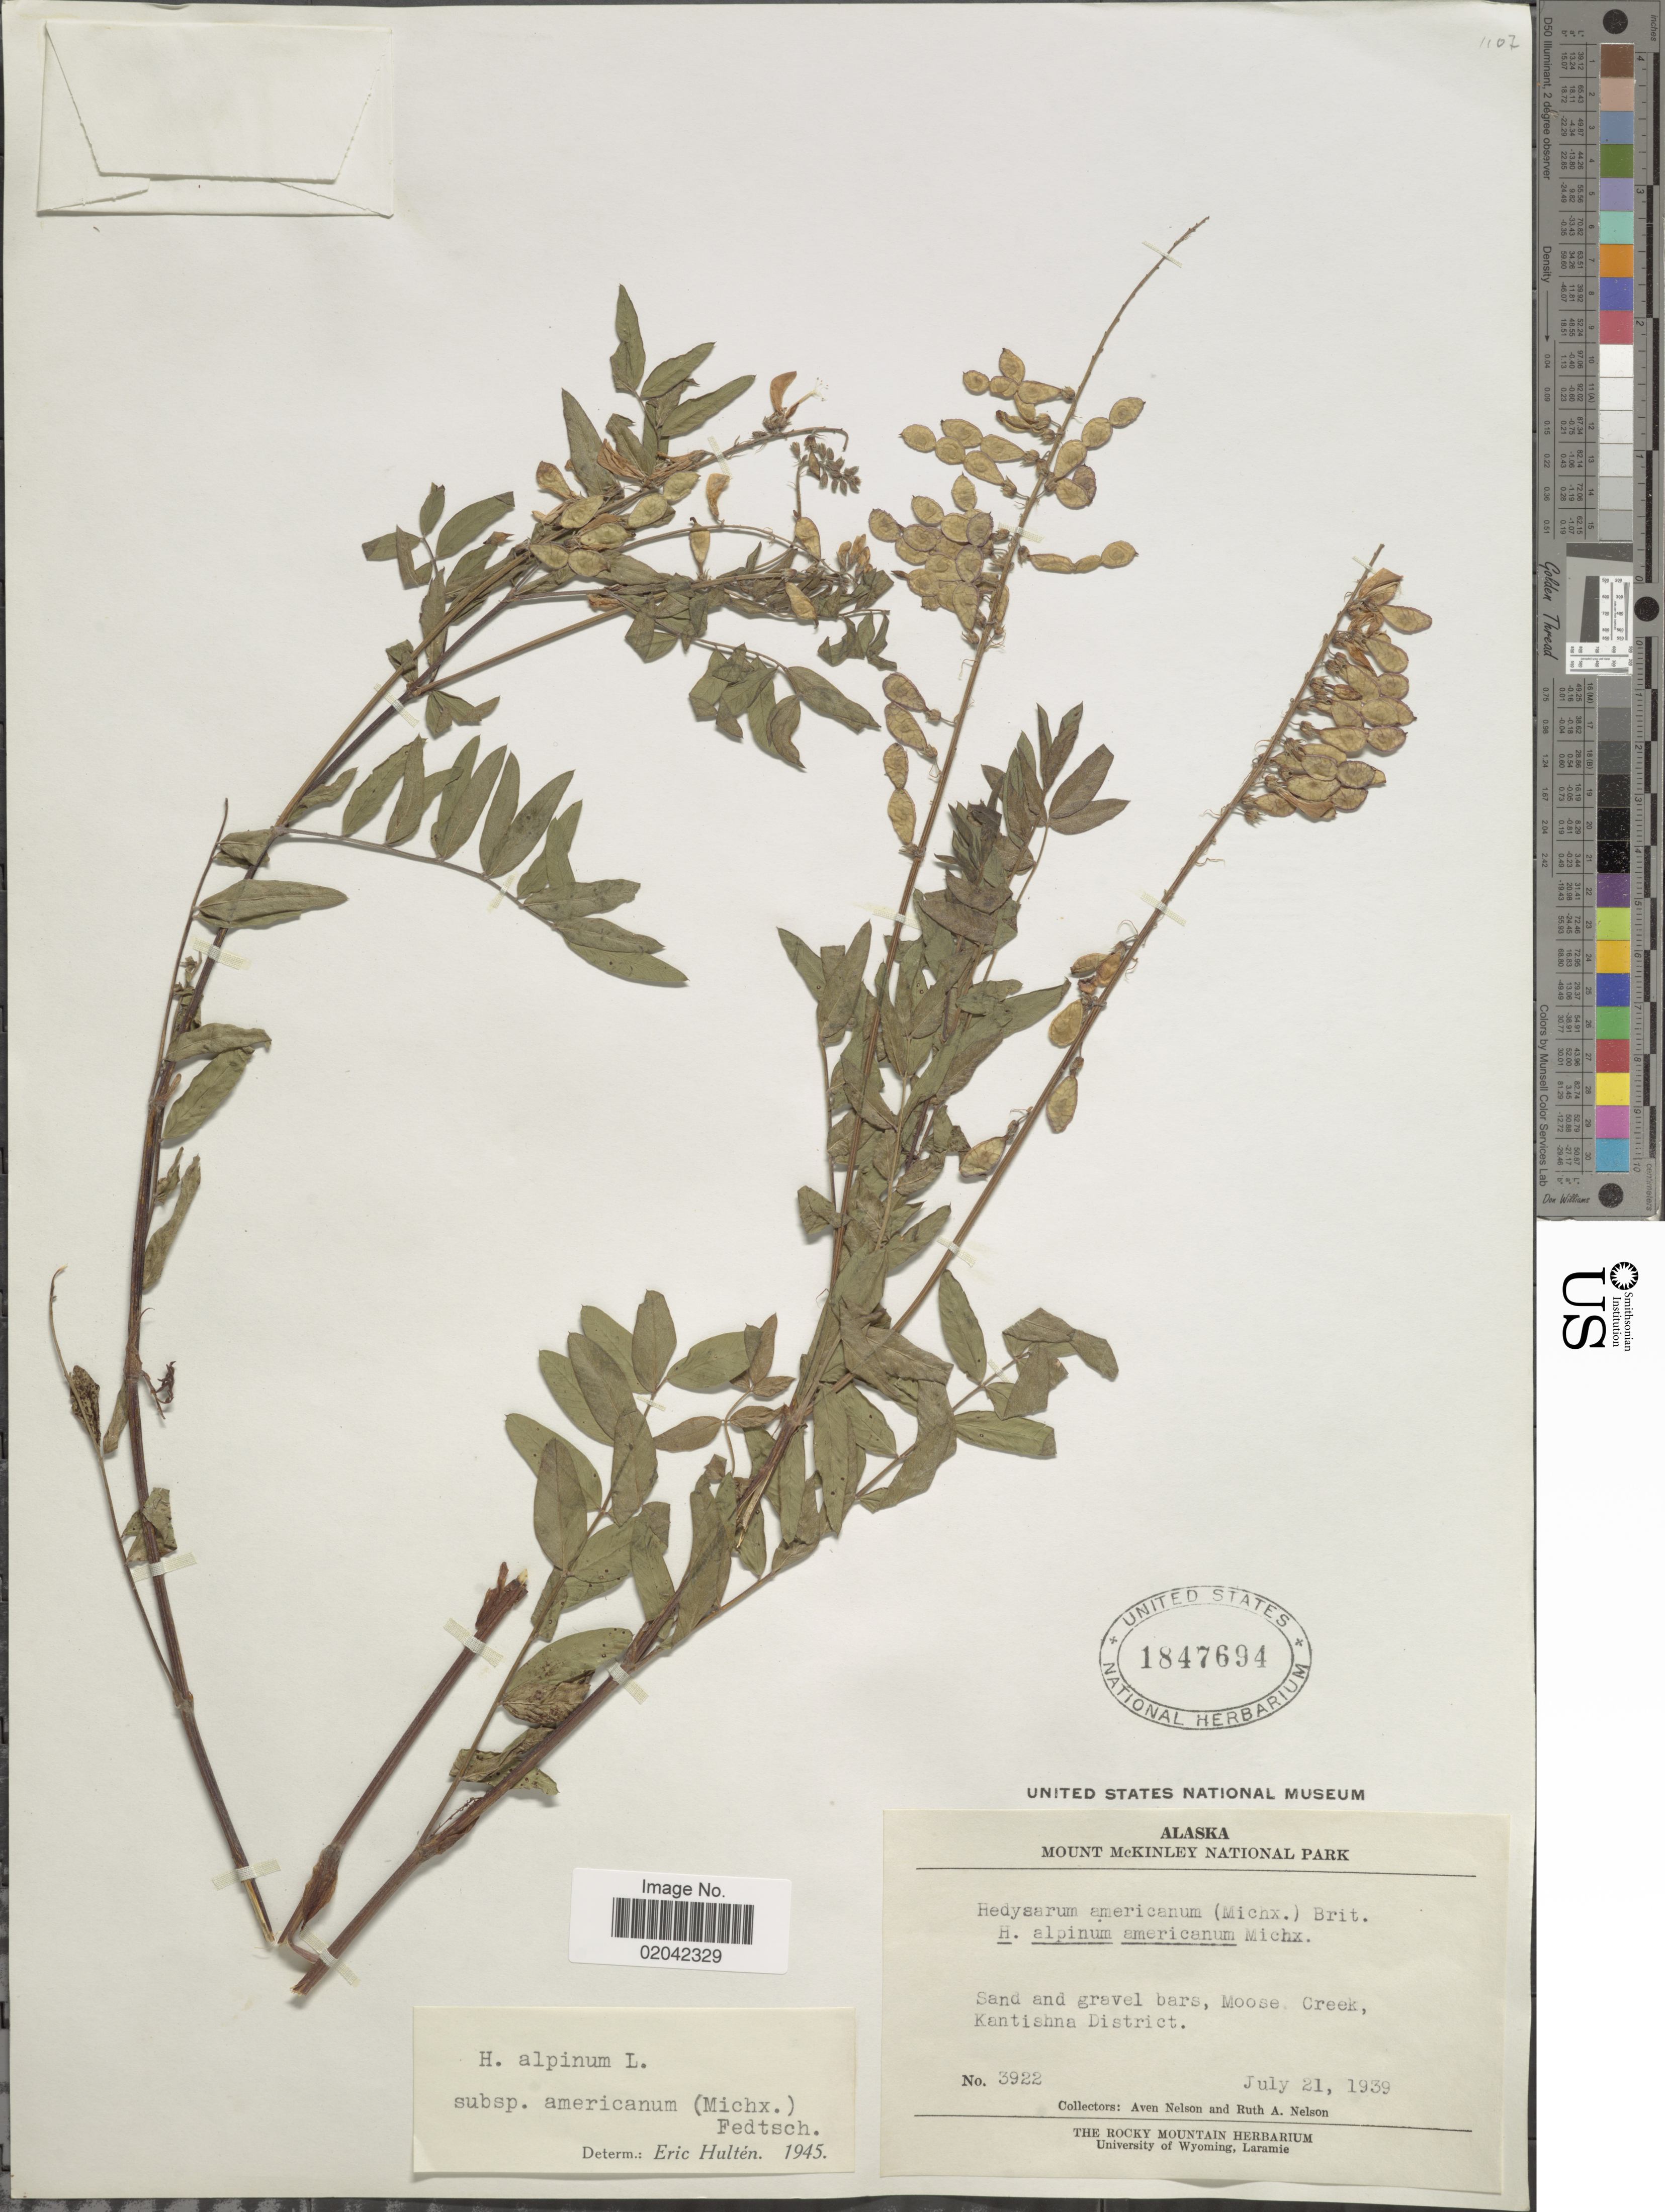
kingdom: Plantae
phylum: Tracheophyta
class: Magnoliopsida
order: Fabales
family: Fabaceae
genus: Hedysarum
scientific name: Hedysarum alpinum var. americanum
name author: Michx. ex Pursh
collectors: A. Nelson & R. A. Nelson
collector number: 3922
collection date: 1939-07-21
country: United States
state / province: Alaska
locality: Mount McKinley National Park, Moose Creek, Kantishna District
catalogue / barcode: US 1847694